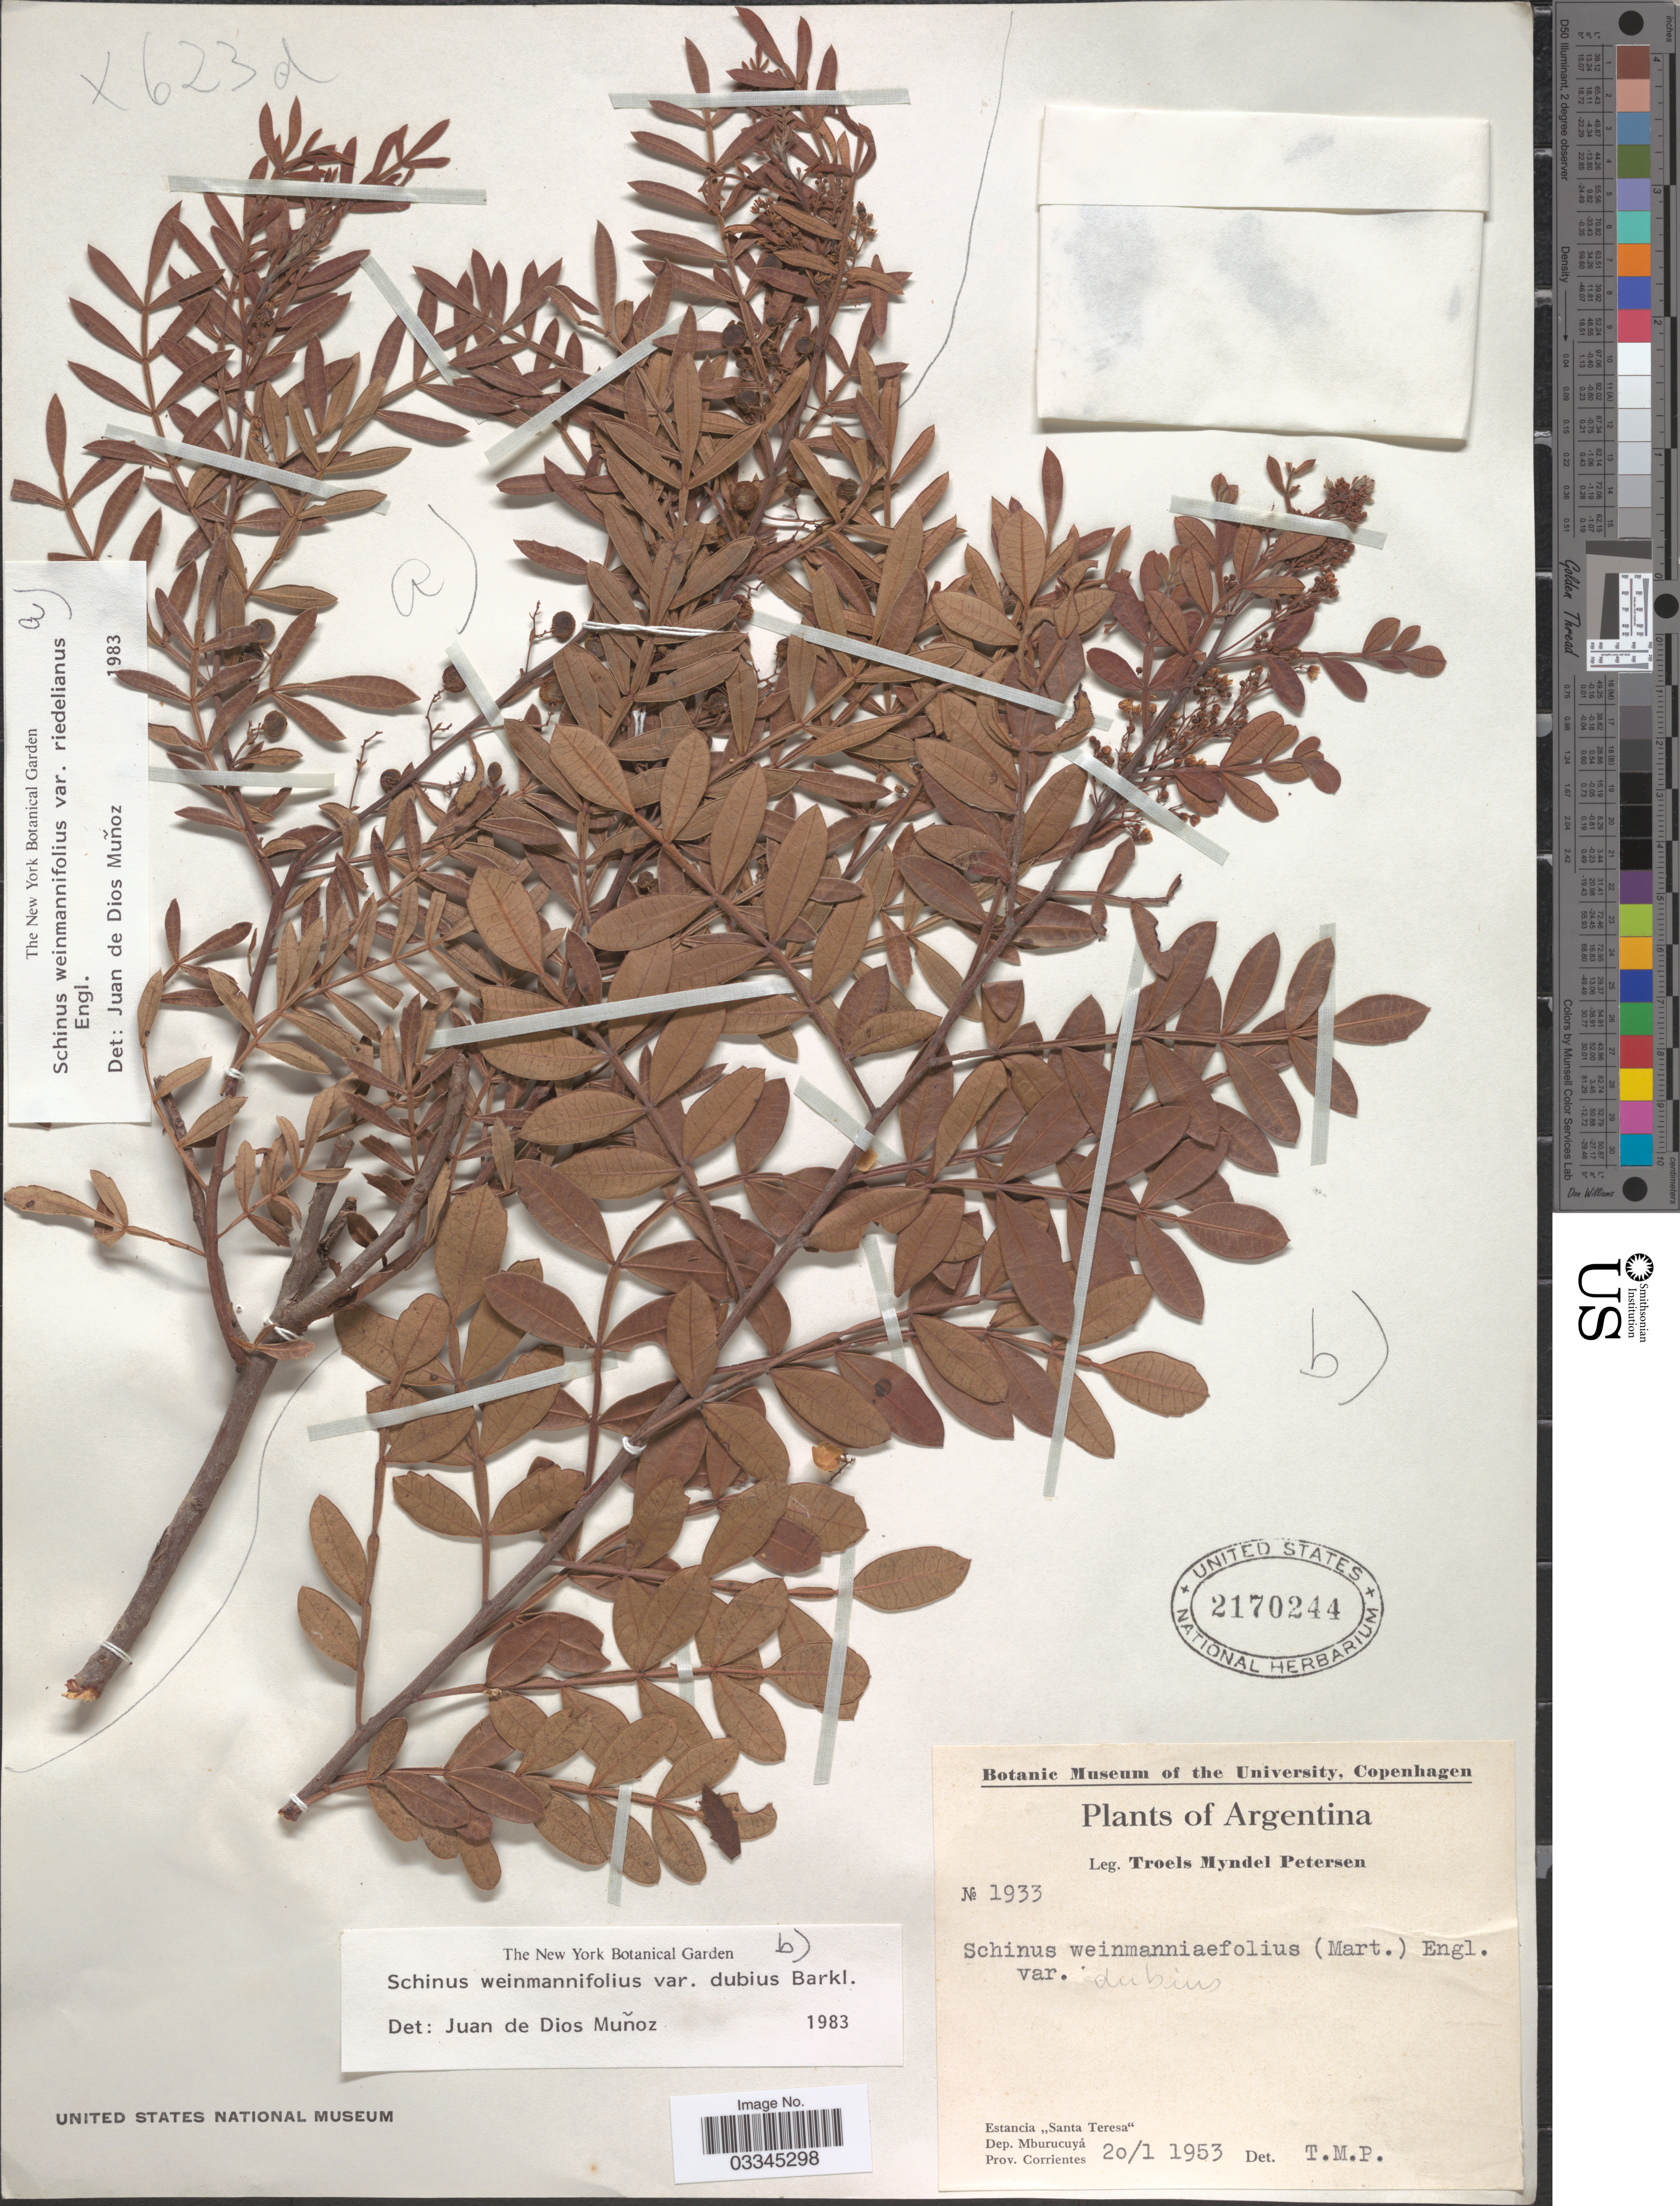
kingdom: Plantae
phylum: Tracheophyta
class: Magnoliopsida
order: Sapindales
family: Anacardiaceae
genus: Schinus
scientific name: Schinus weinmannifolia var. riedeliana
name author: Engl.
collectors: T. M. Petersen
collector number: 1933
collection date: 1953-01-20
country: Argentina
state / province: Corrientes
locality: Estancia "Santa Teresa", Dep. Mburucuyá.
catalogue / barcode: US 2170244